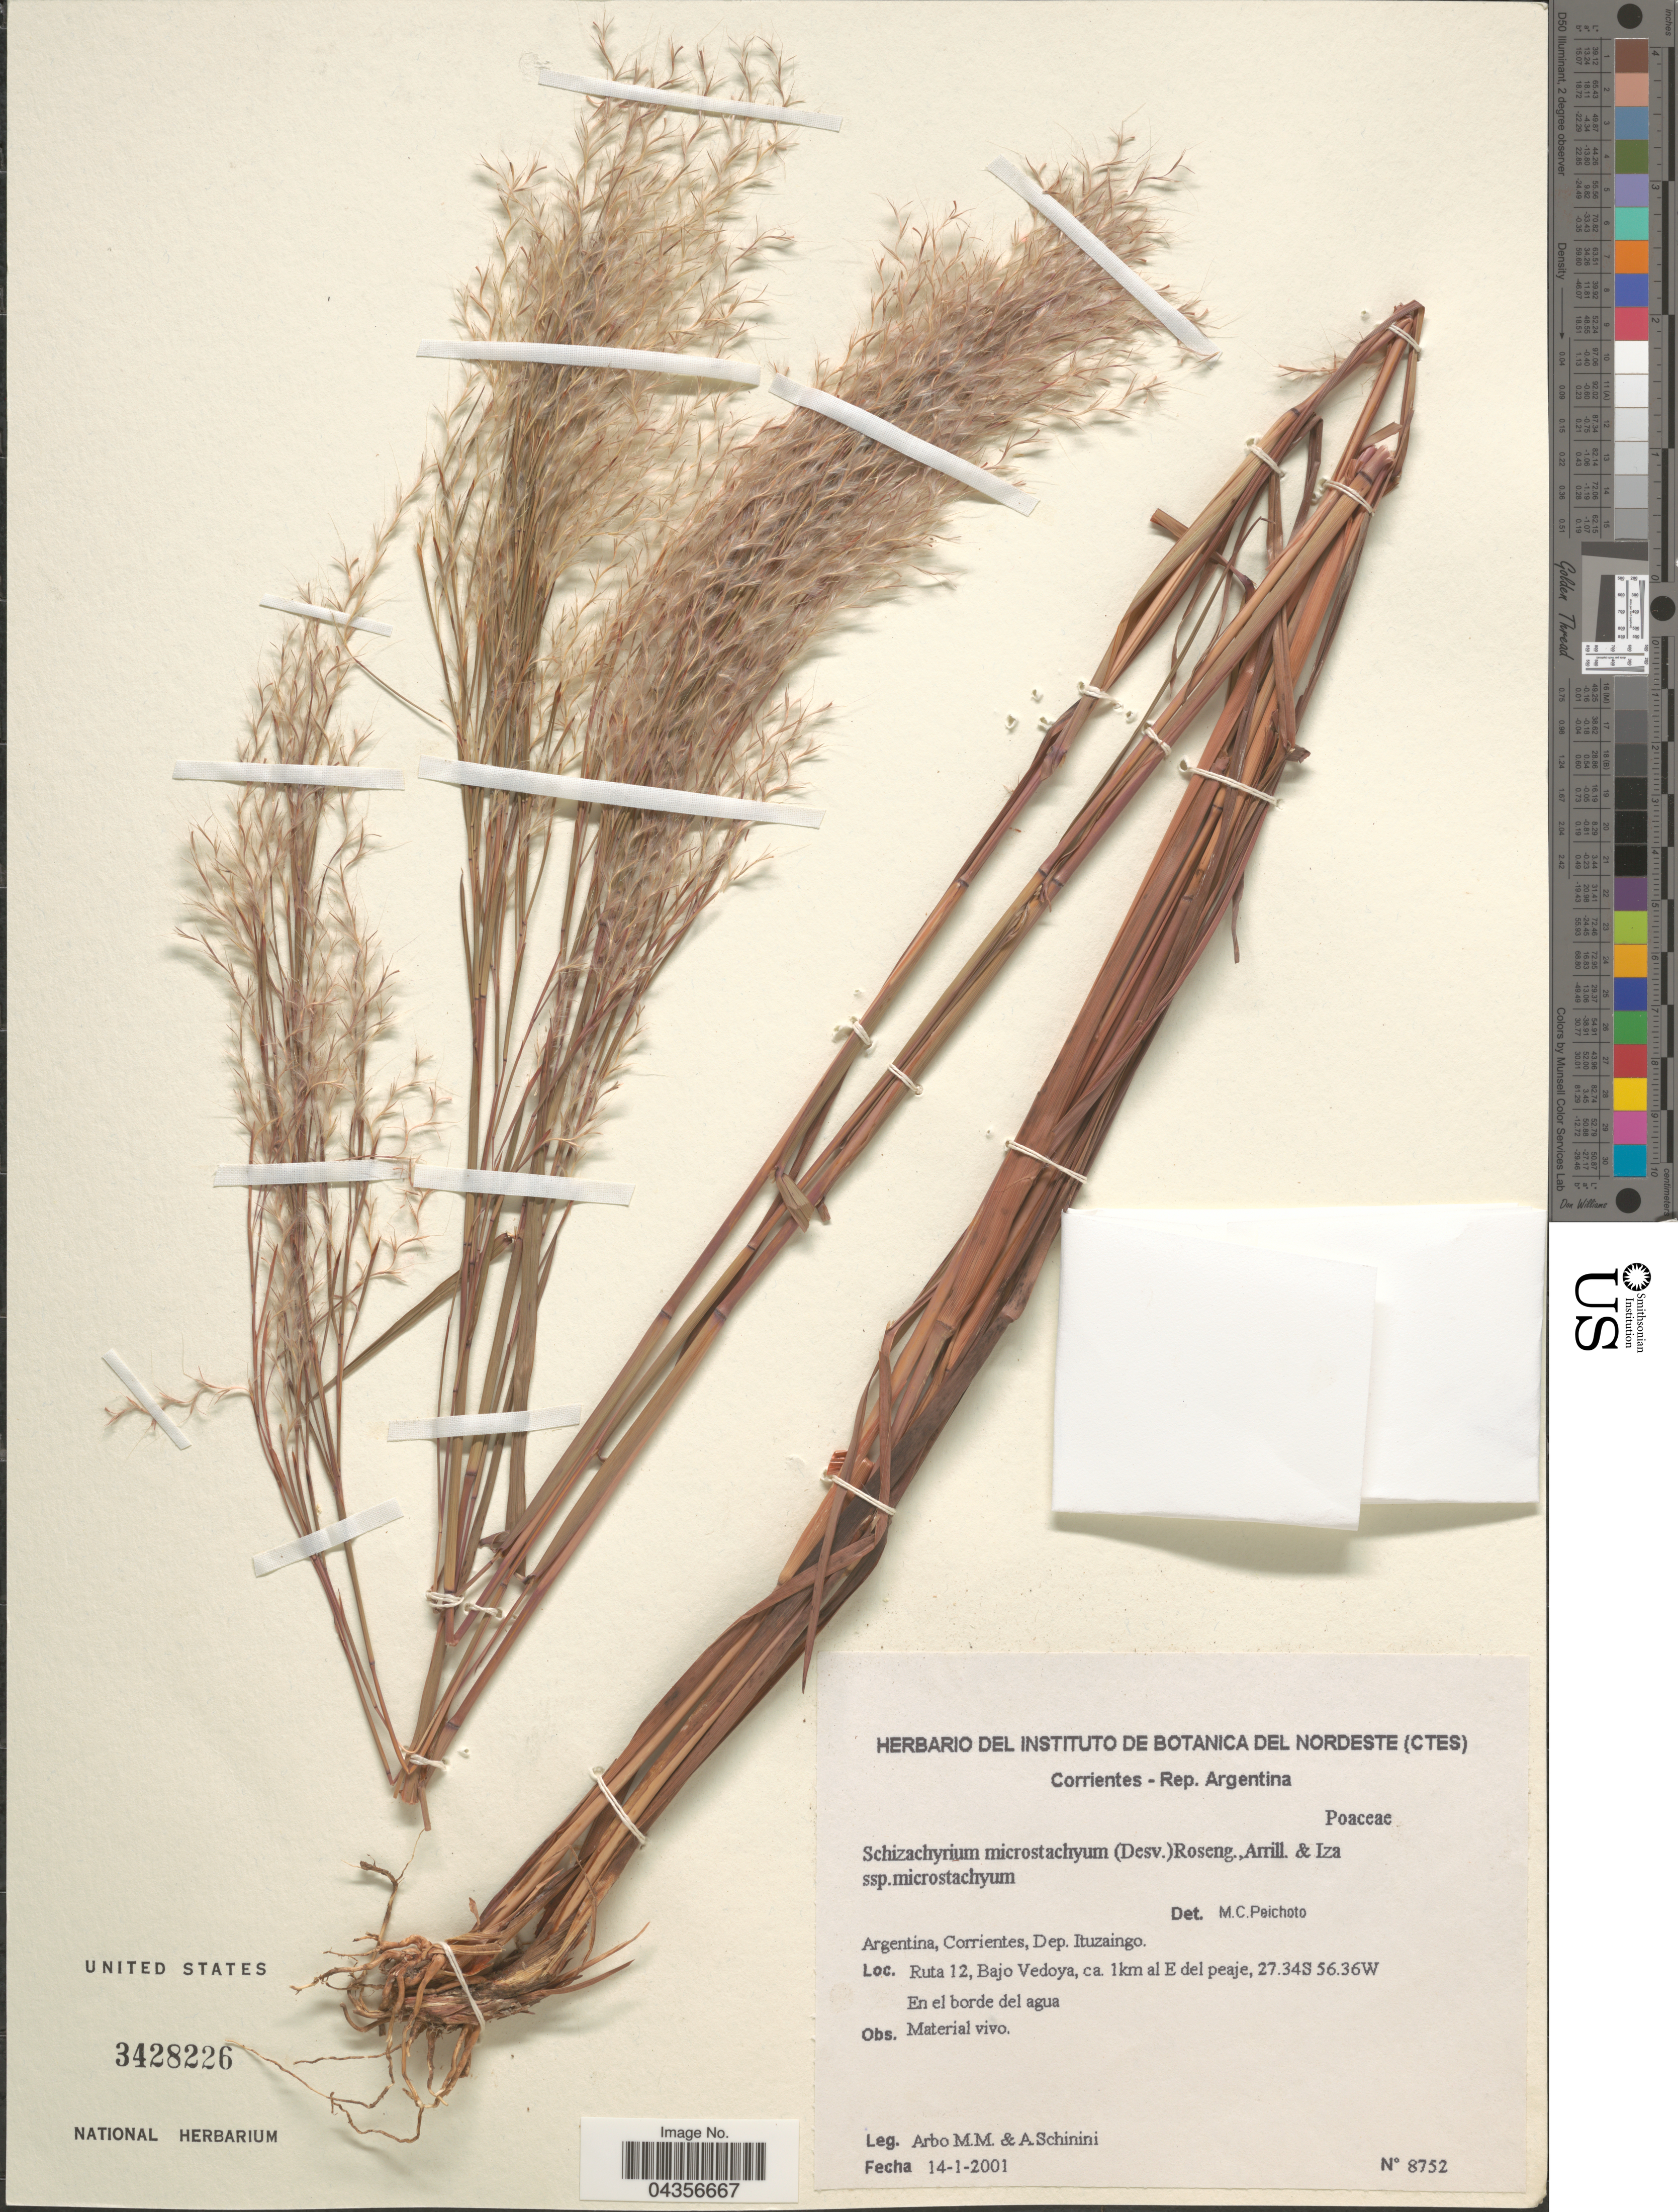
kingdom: Plantae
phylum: Tracheophyta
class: Liliopsida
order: Poales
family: Poaceae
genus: Schizachyrium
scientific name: Schizachyrium microstachyum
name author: (Desv. ex Ham.) Roseng. et al.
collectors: M. M. Arbo & A. Schinini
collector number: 8752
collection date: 2001-01-14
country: Argentina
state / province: Corrientes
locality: Corrientes, Dep. Ituzaingo. Ruta 12, Bajo Vedoya, ca. 1km al E del peaje. En el borde del agua.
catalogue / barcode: US 3428226